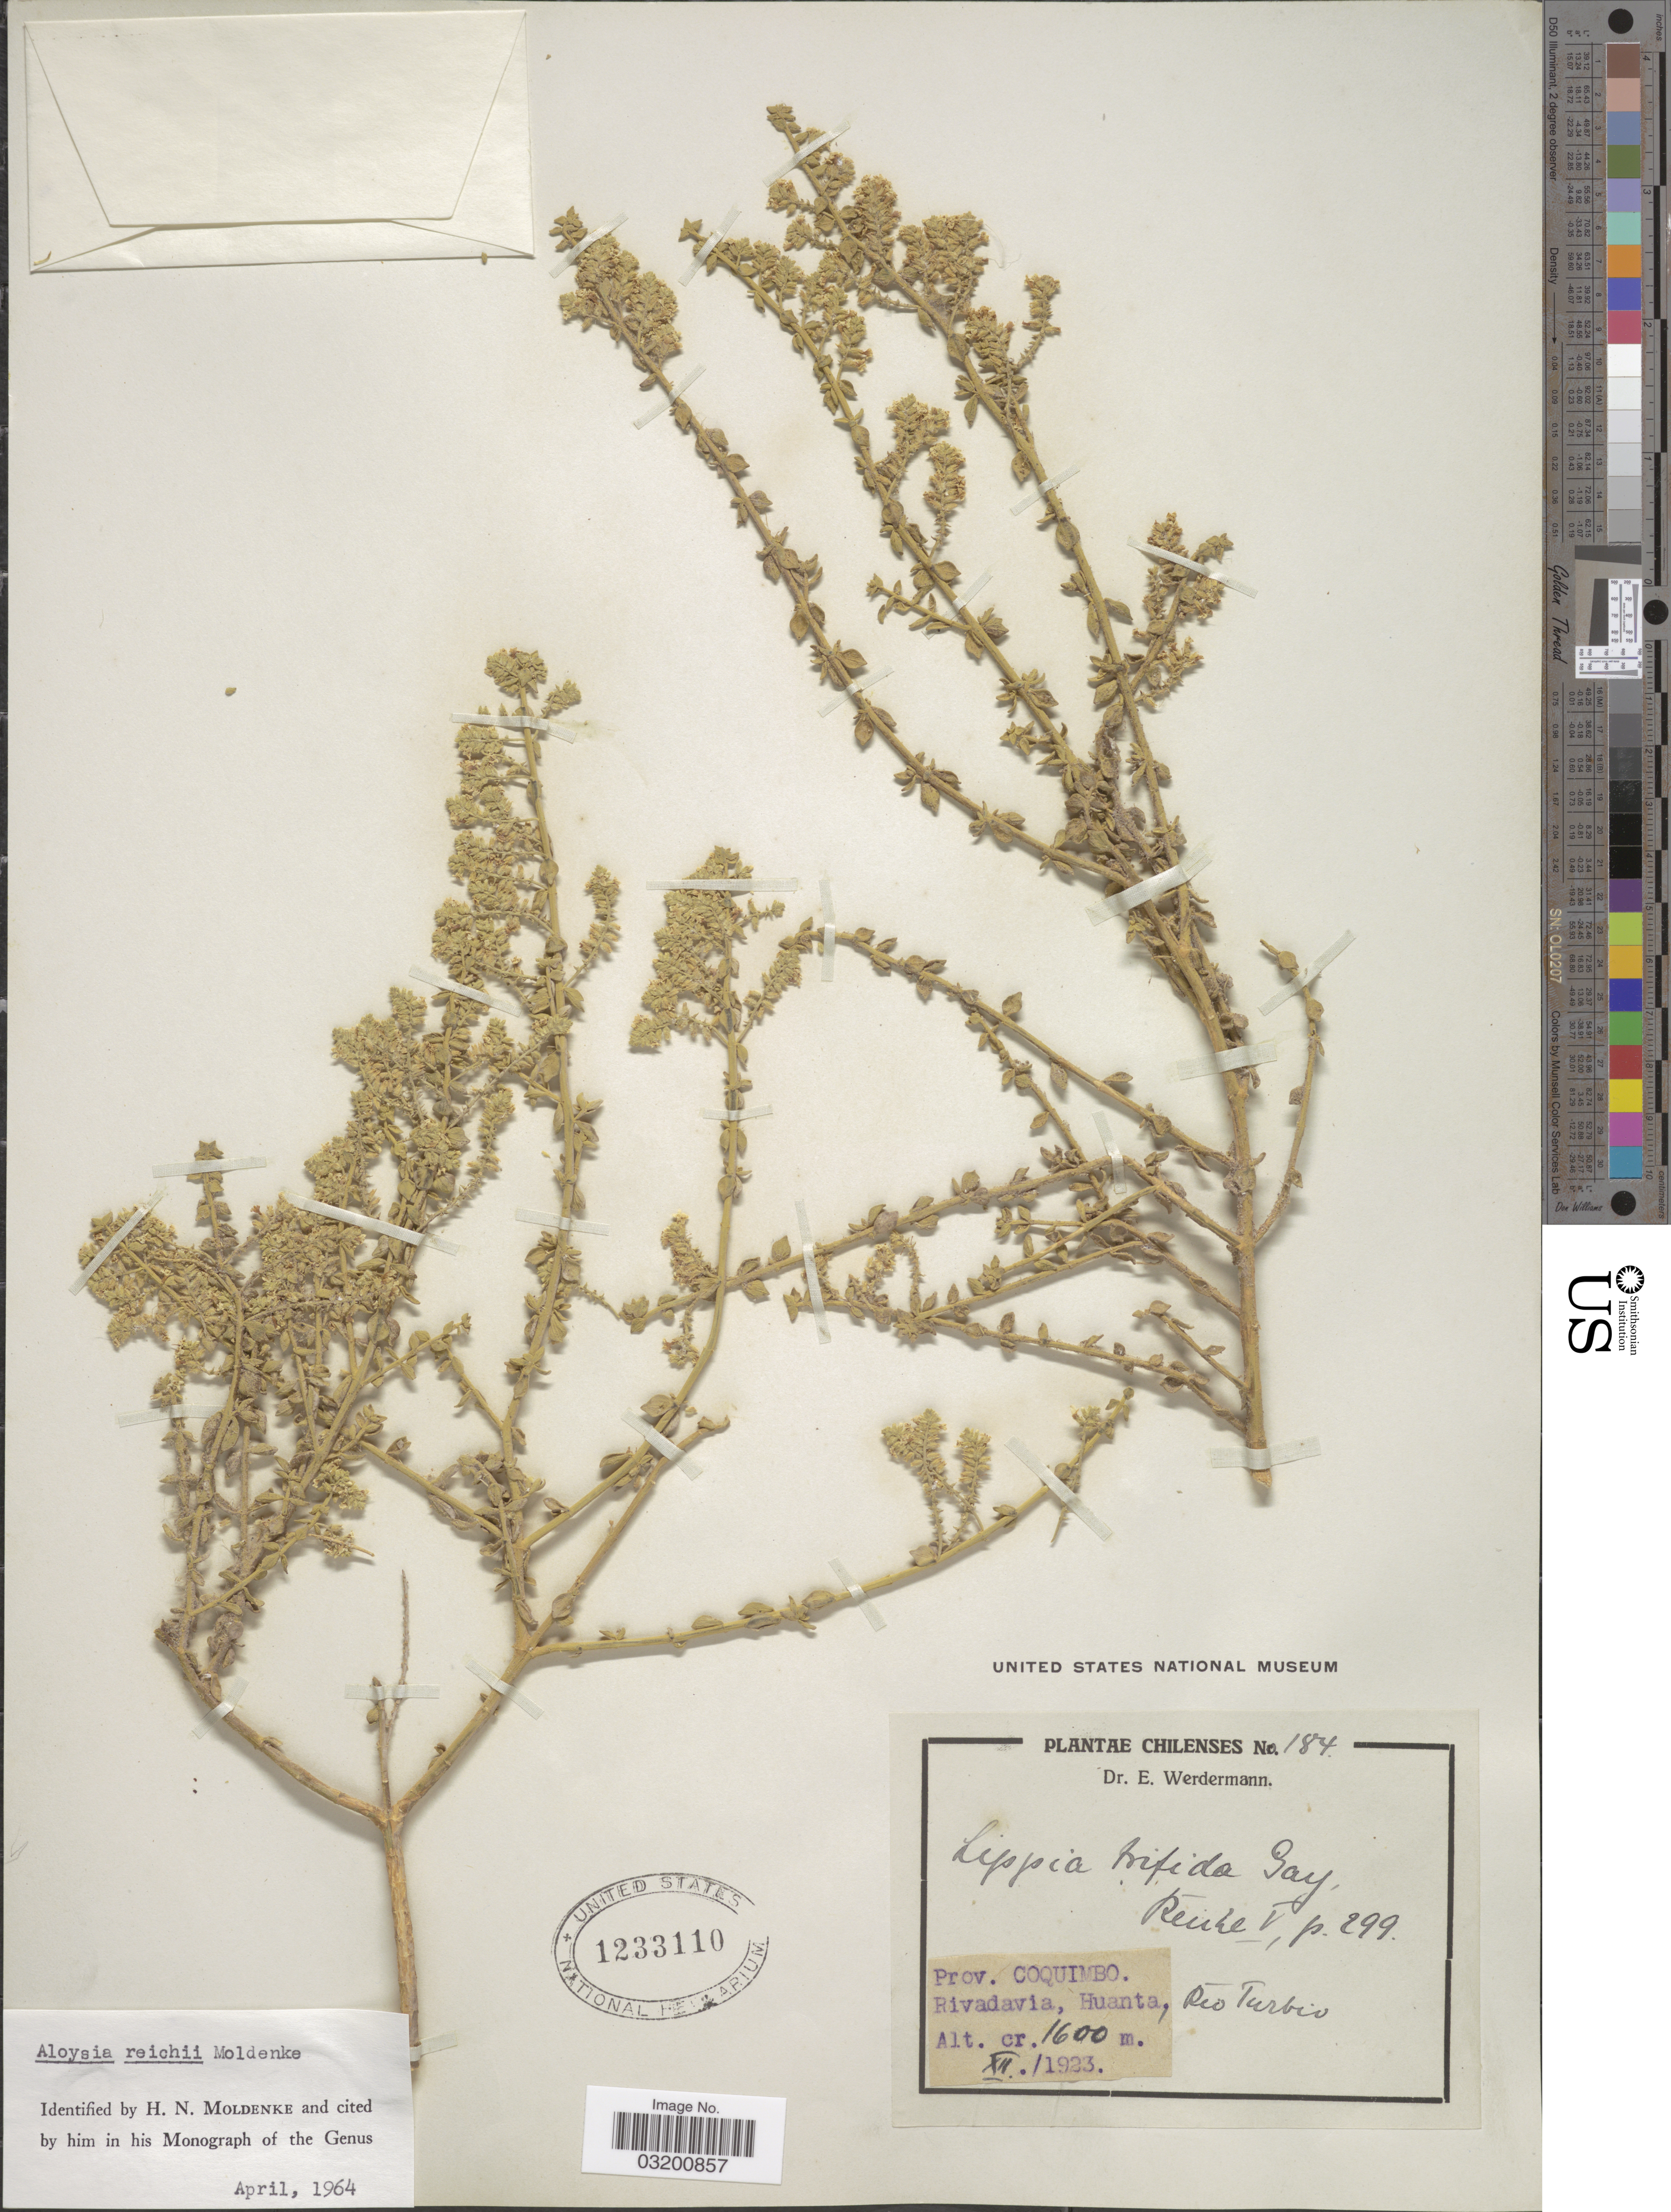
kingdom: Plantae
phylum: Tracheophyta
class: Magnoliopsida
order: Lamiales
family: Verbenaceae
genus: Aloysia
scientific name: Aloysia reichii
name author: Moldenke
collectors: E. Werdermann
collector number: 184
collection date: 1923-12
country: Chile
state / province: Coquimbo (IV)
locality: Rivadavia, Huanta, Río Turbio.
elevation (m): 1600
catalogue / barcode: US 1233110